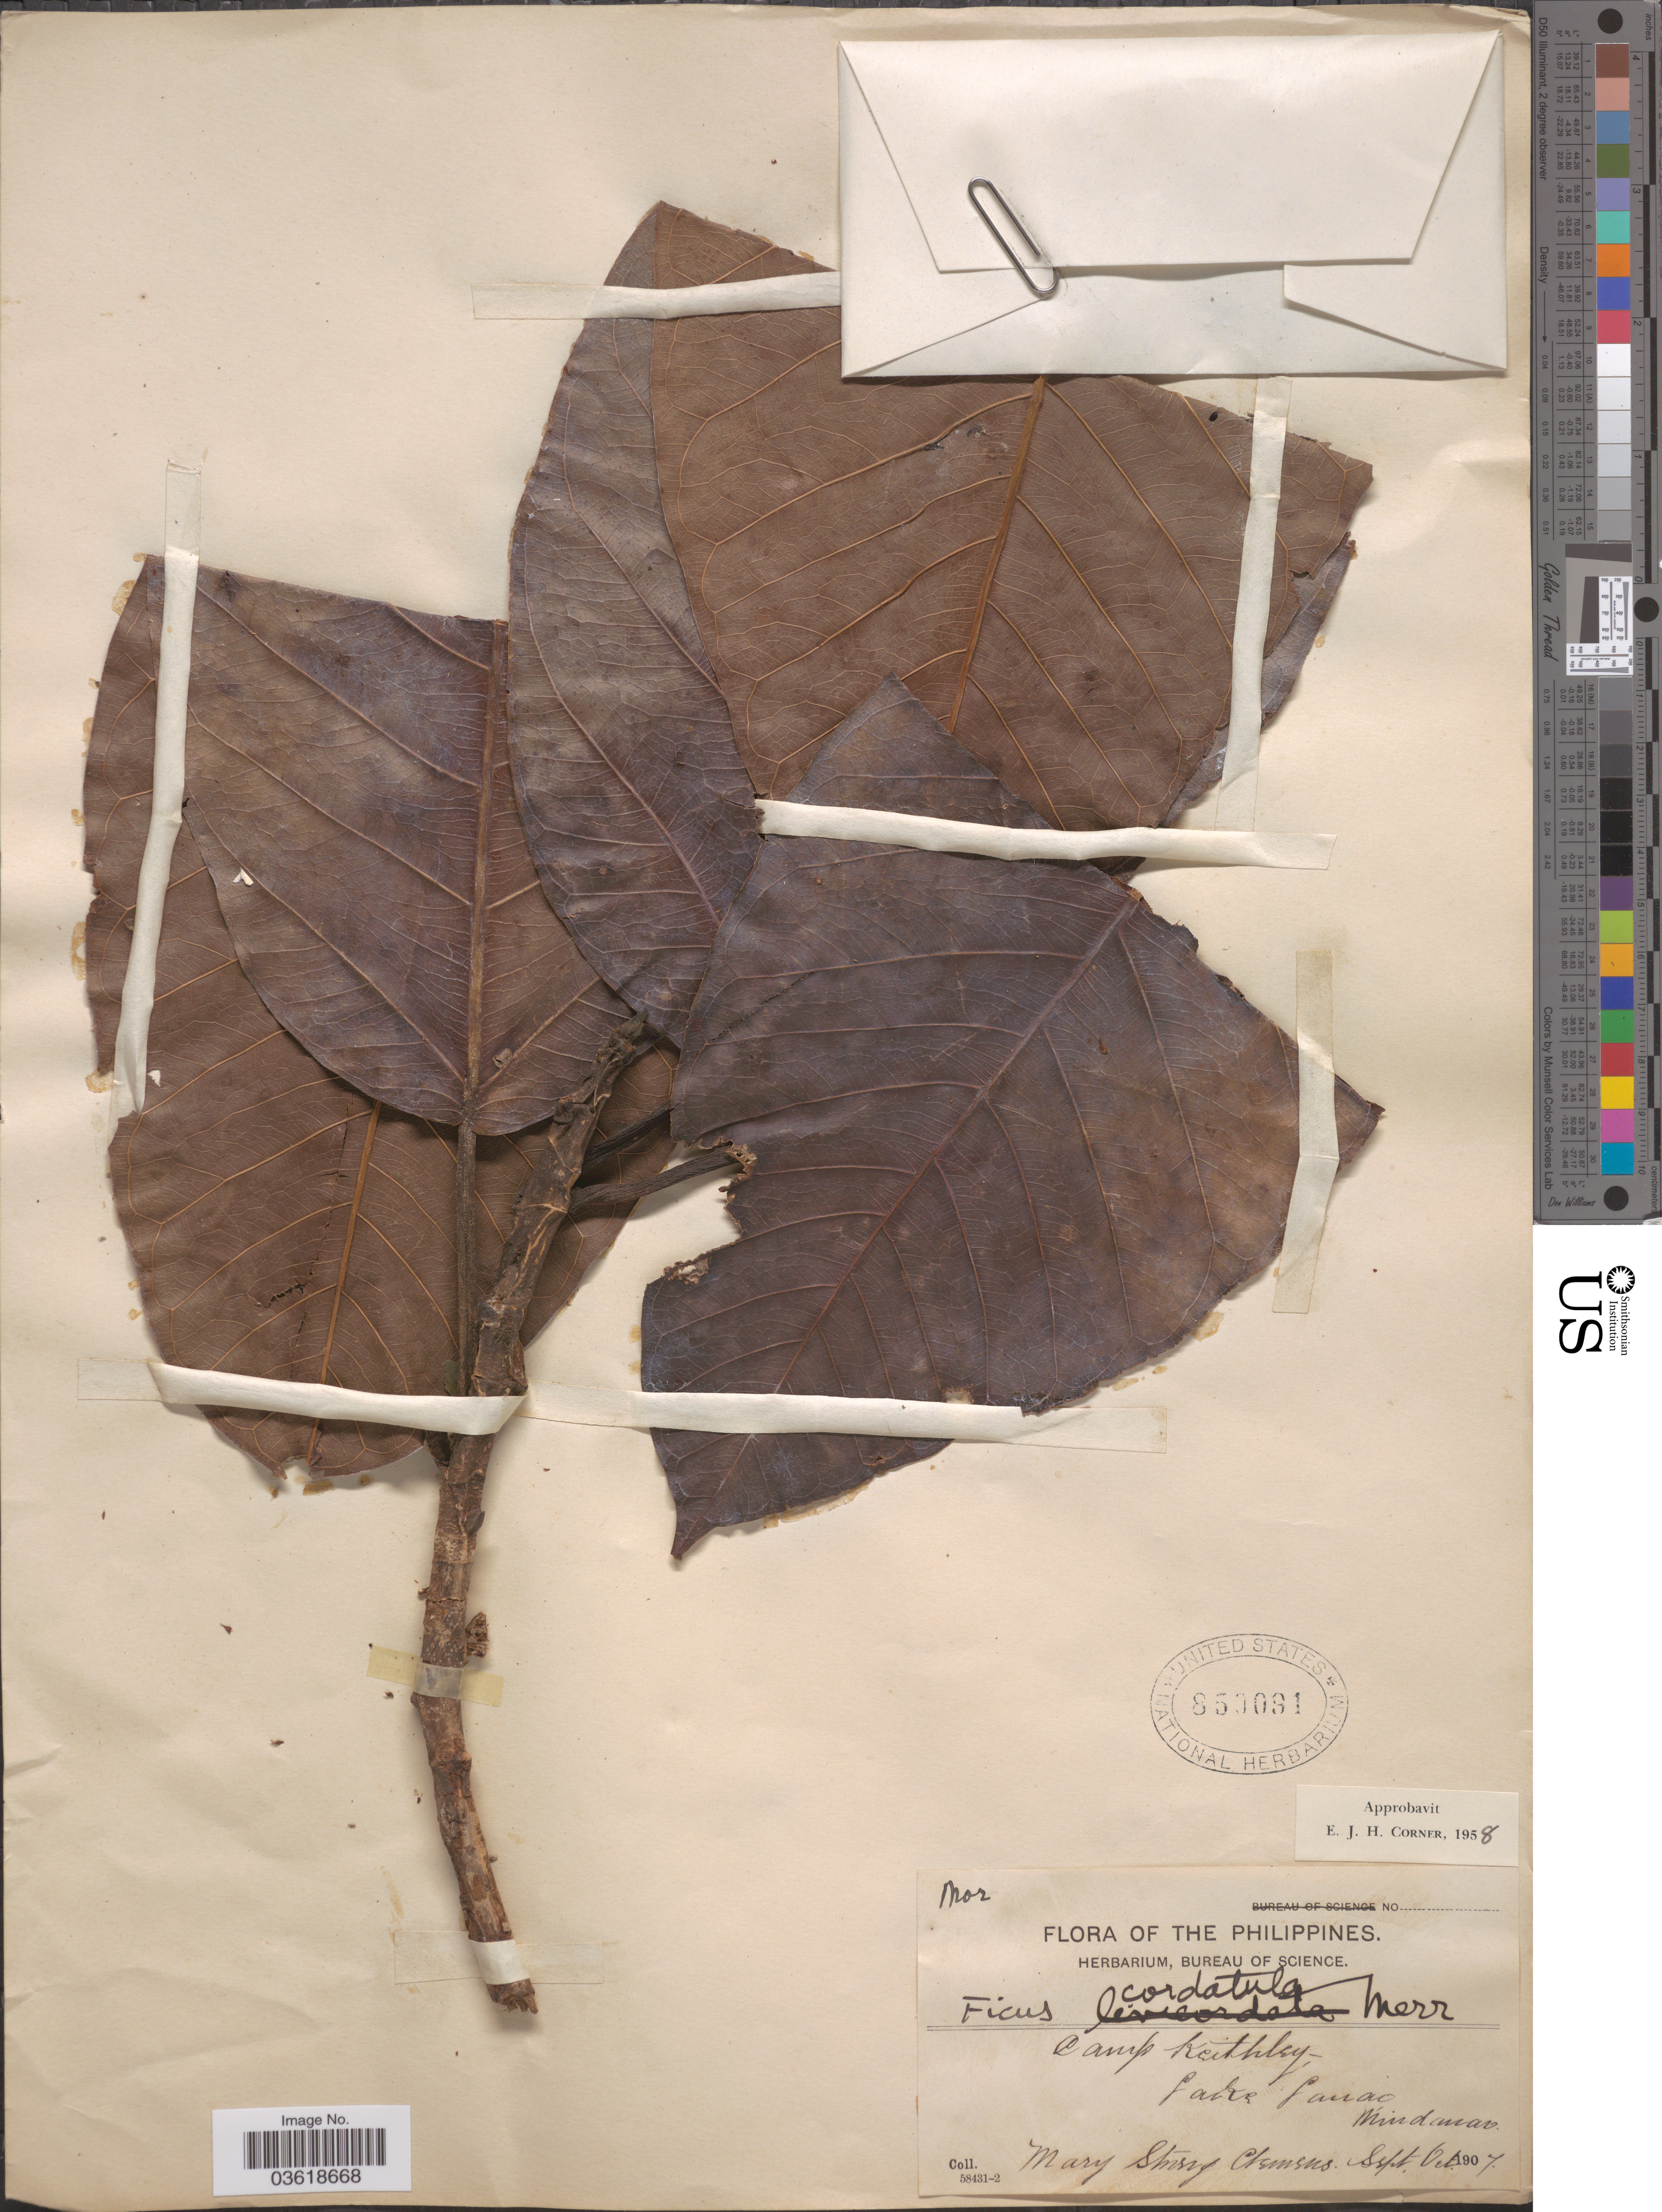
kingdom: Plantae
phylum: Tracheophyta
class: Magnoliopsida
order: Rosales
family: Moraceae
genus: Ficus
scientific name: Ficus cordatula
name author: Merr.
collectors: M. S. Clemens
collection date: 1907-09/1907-10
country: Philippines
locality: Camp Keithley. Lake Lanao. Mindanao.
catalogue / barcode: US 859091